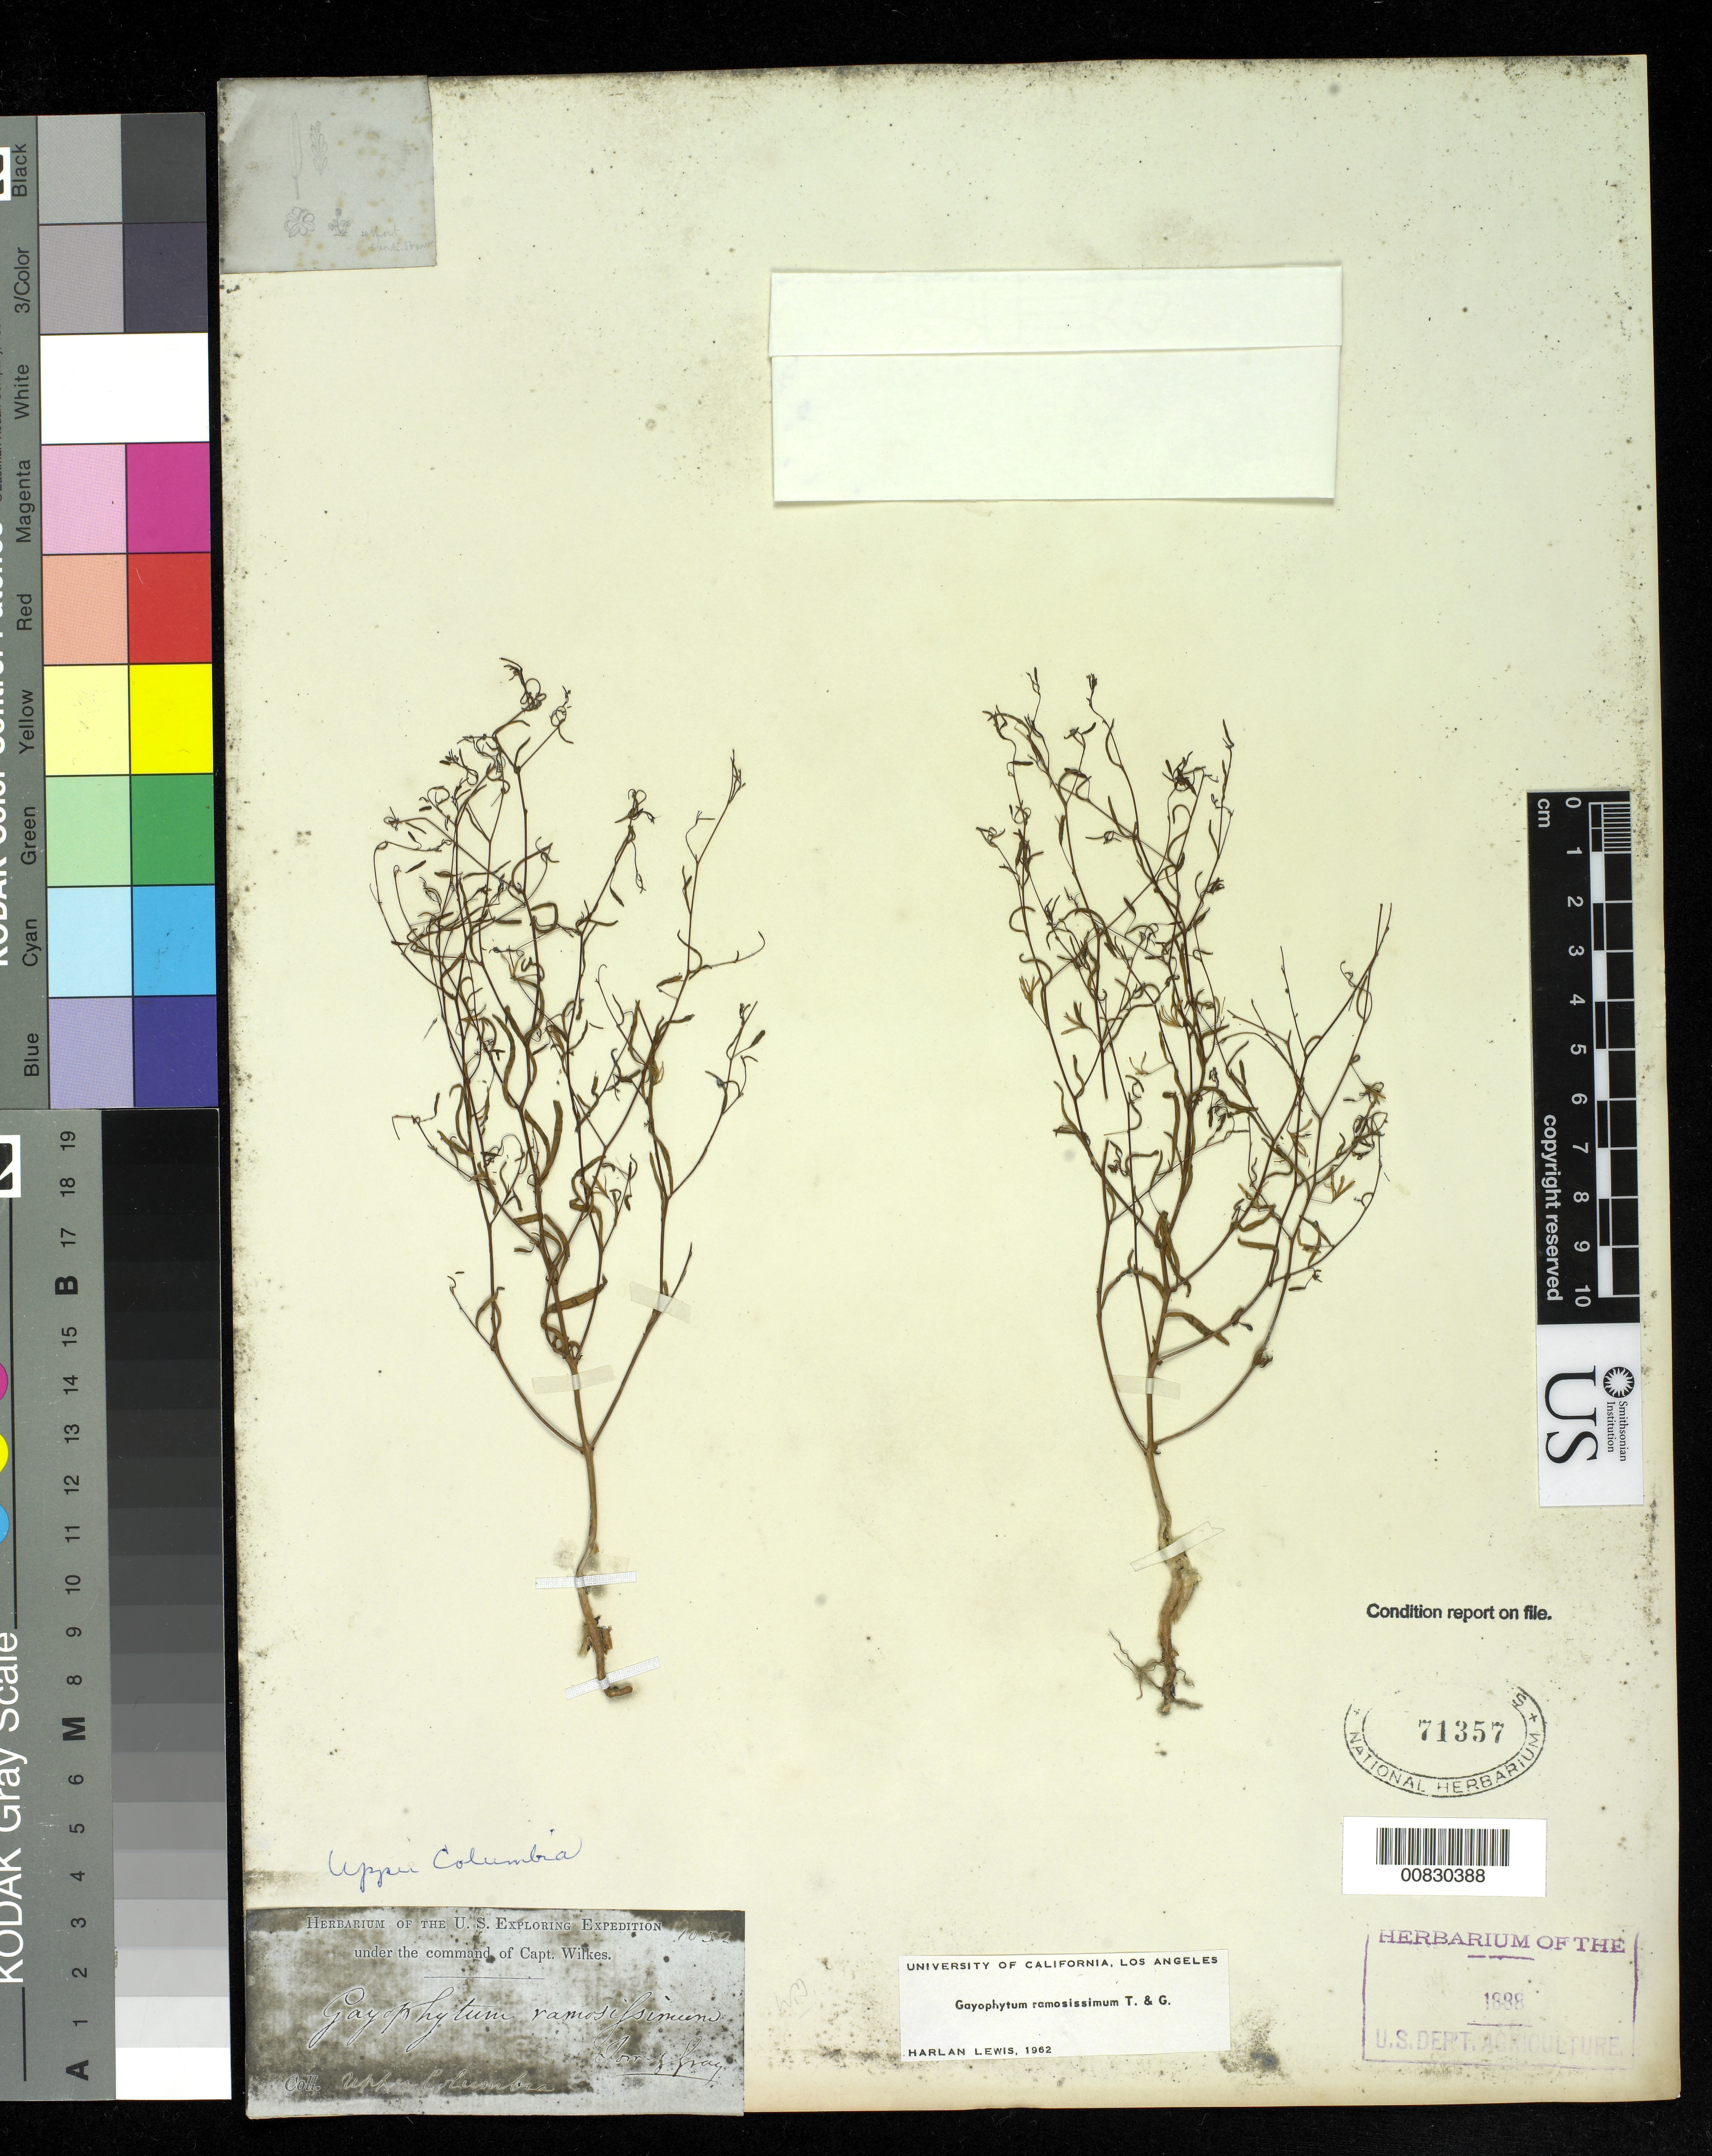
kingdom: Plantae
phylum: Tracheophyta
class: Magnoliopsida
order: Myrtales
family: Onagraceae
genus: Gayophytum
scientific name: Gayophytum racemosum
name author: Torr. & A. Gray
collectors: Wilkes Explor. Exped.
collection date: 1838/1842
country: United States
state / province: Washington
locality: Upper Columbia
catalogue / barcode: US 71357